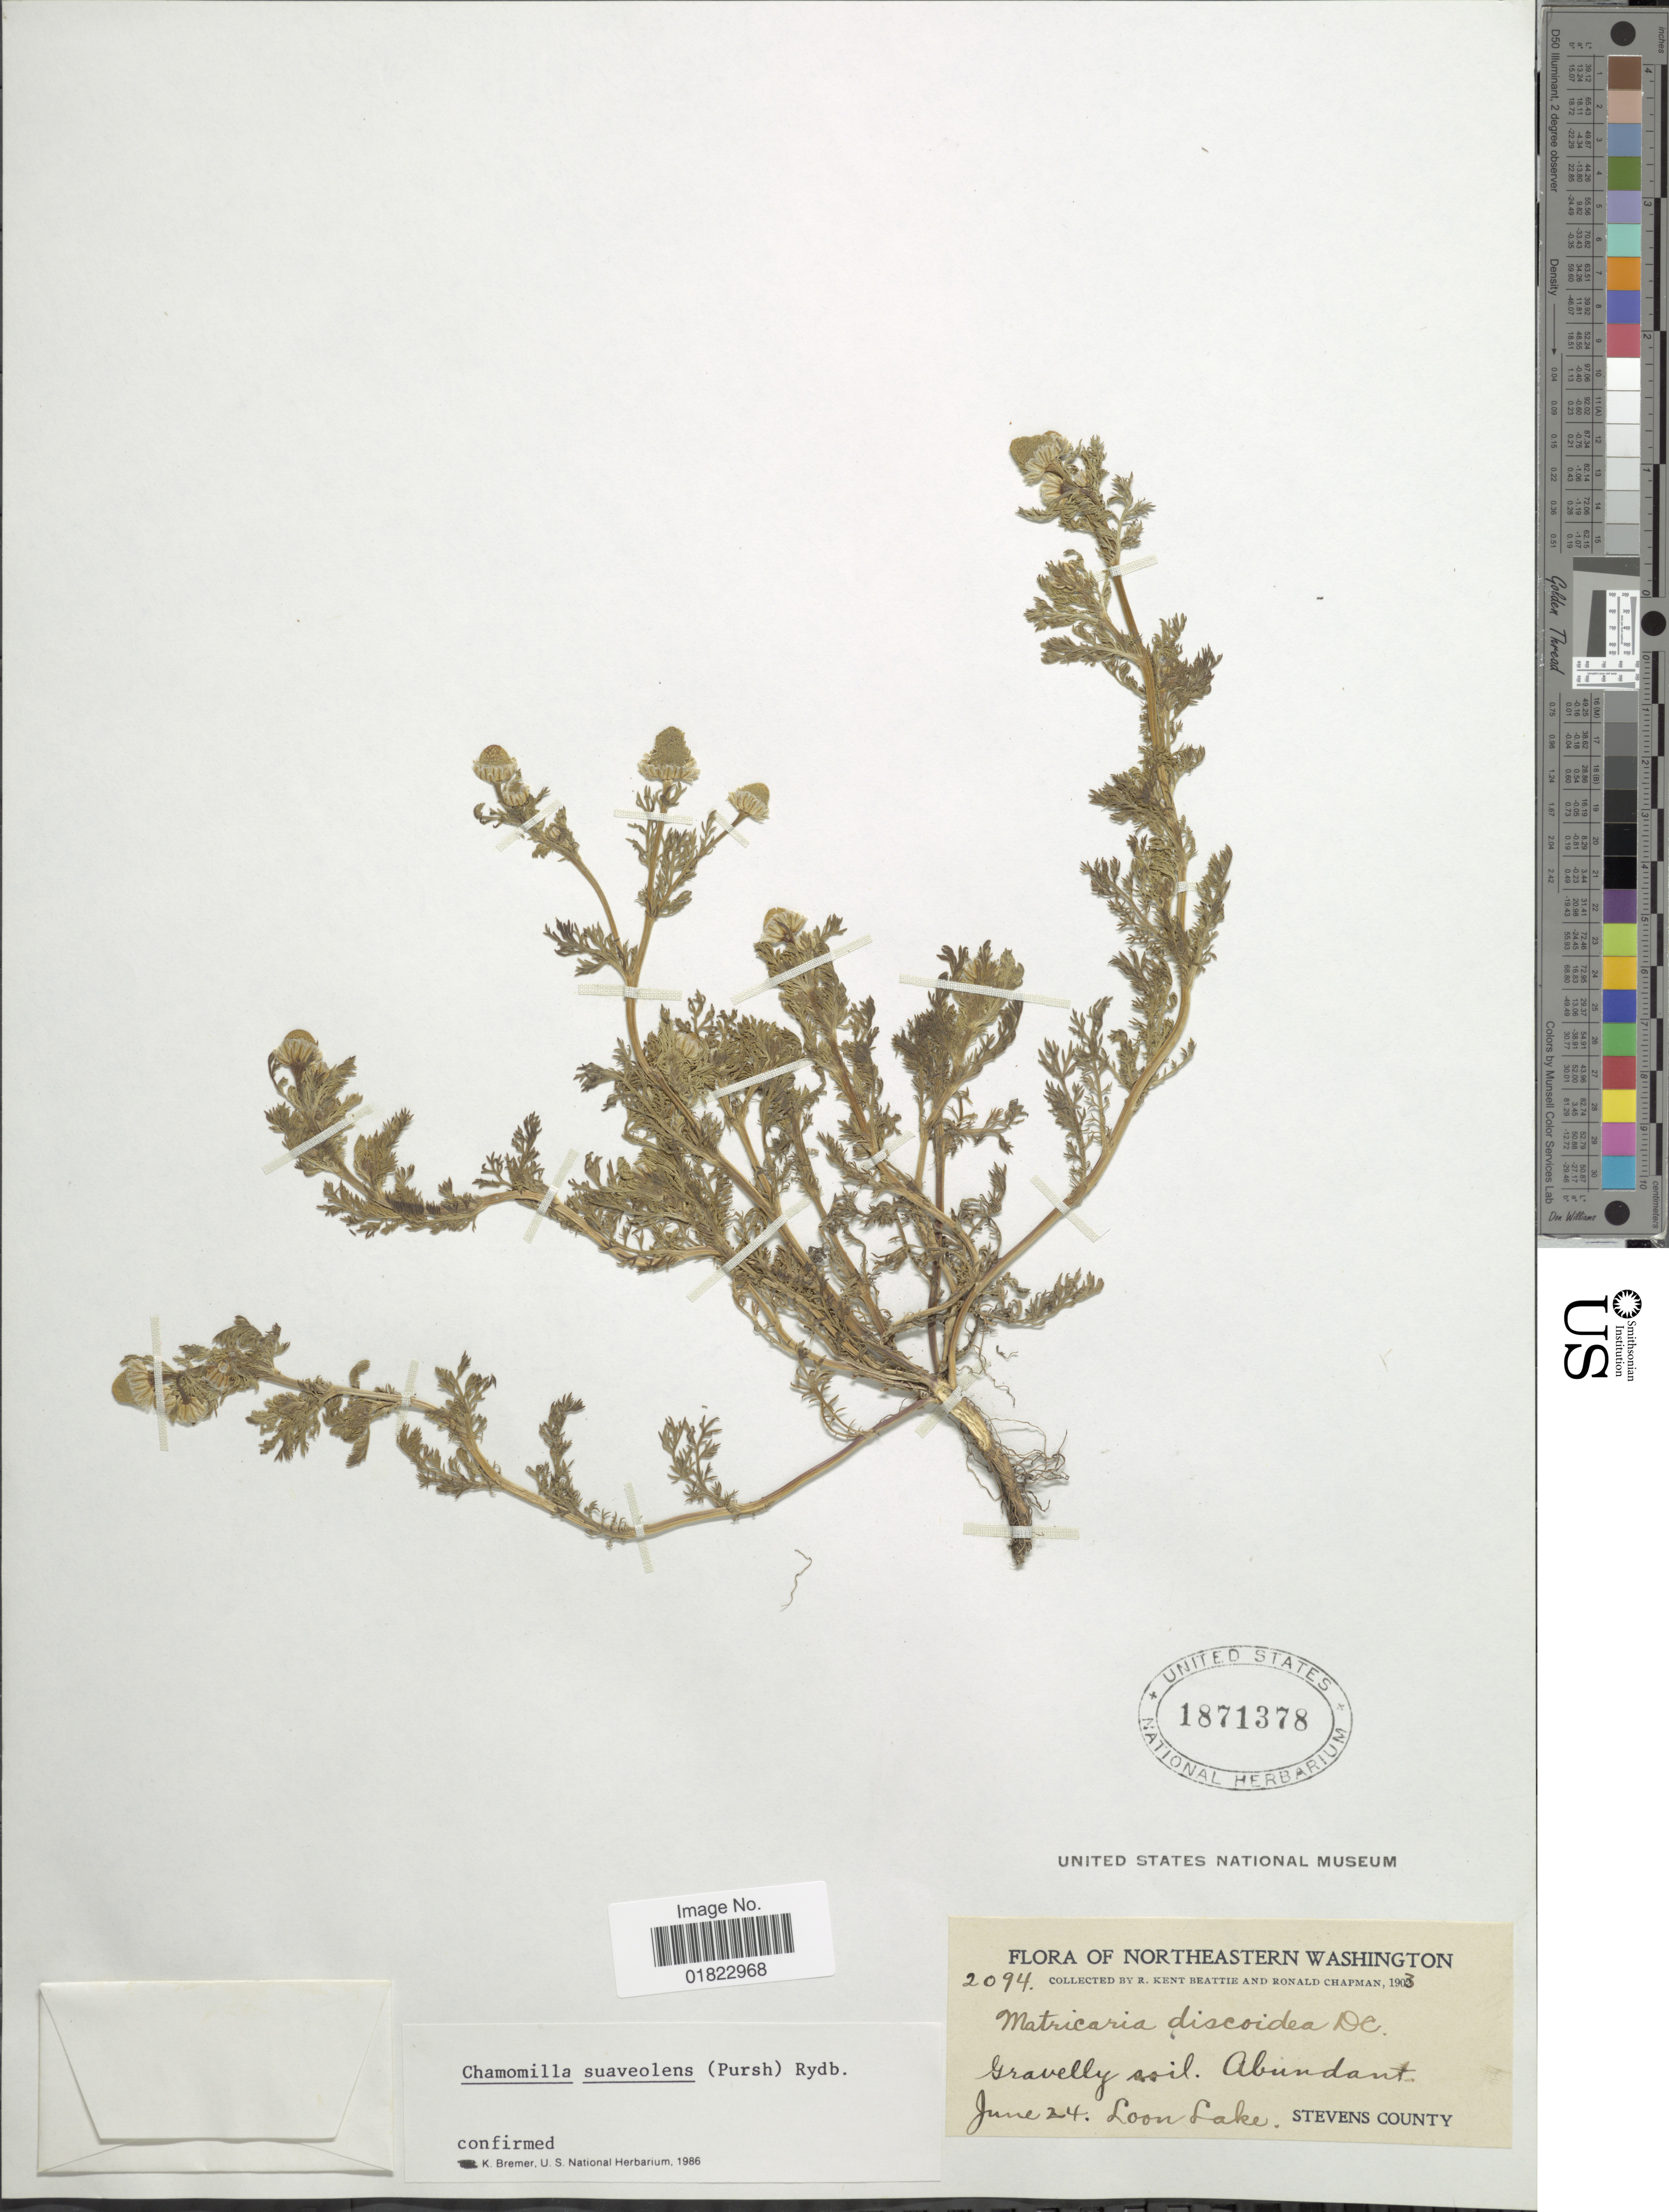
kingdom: Plantae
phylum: Tracheophyta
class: Magnoliopsida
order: Asterales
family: Asteraceae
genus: Matricaria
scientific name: Matricaria matricarioides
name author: (Less.) Porter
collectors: R. K. Beattie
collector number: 2094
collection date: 1903-06-24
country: United States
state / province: Washington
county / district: Stevens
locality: Northeastern Washington. Gravelly soil. Loon Lake. Stevens County.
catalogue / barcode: US 1871378